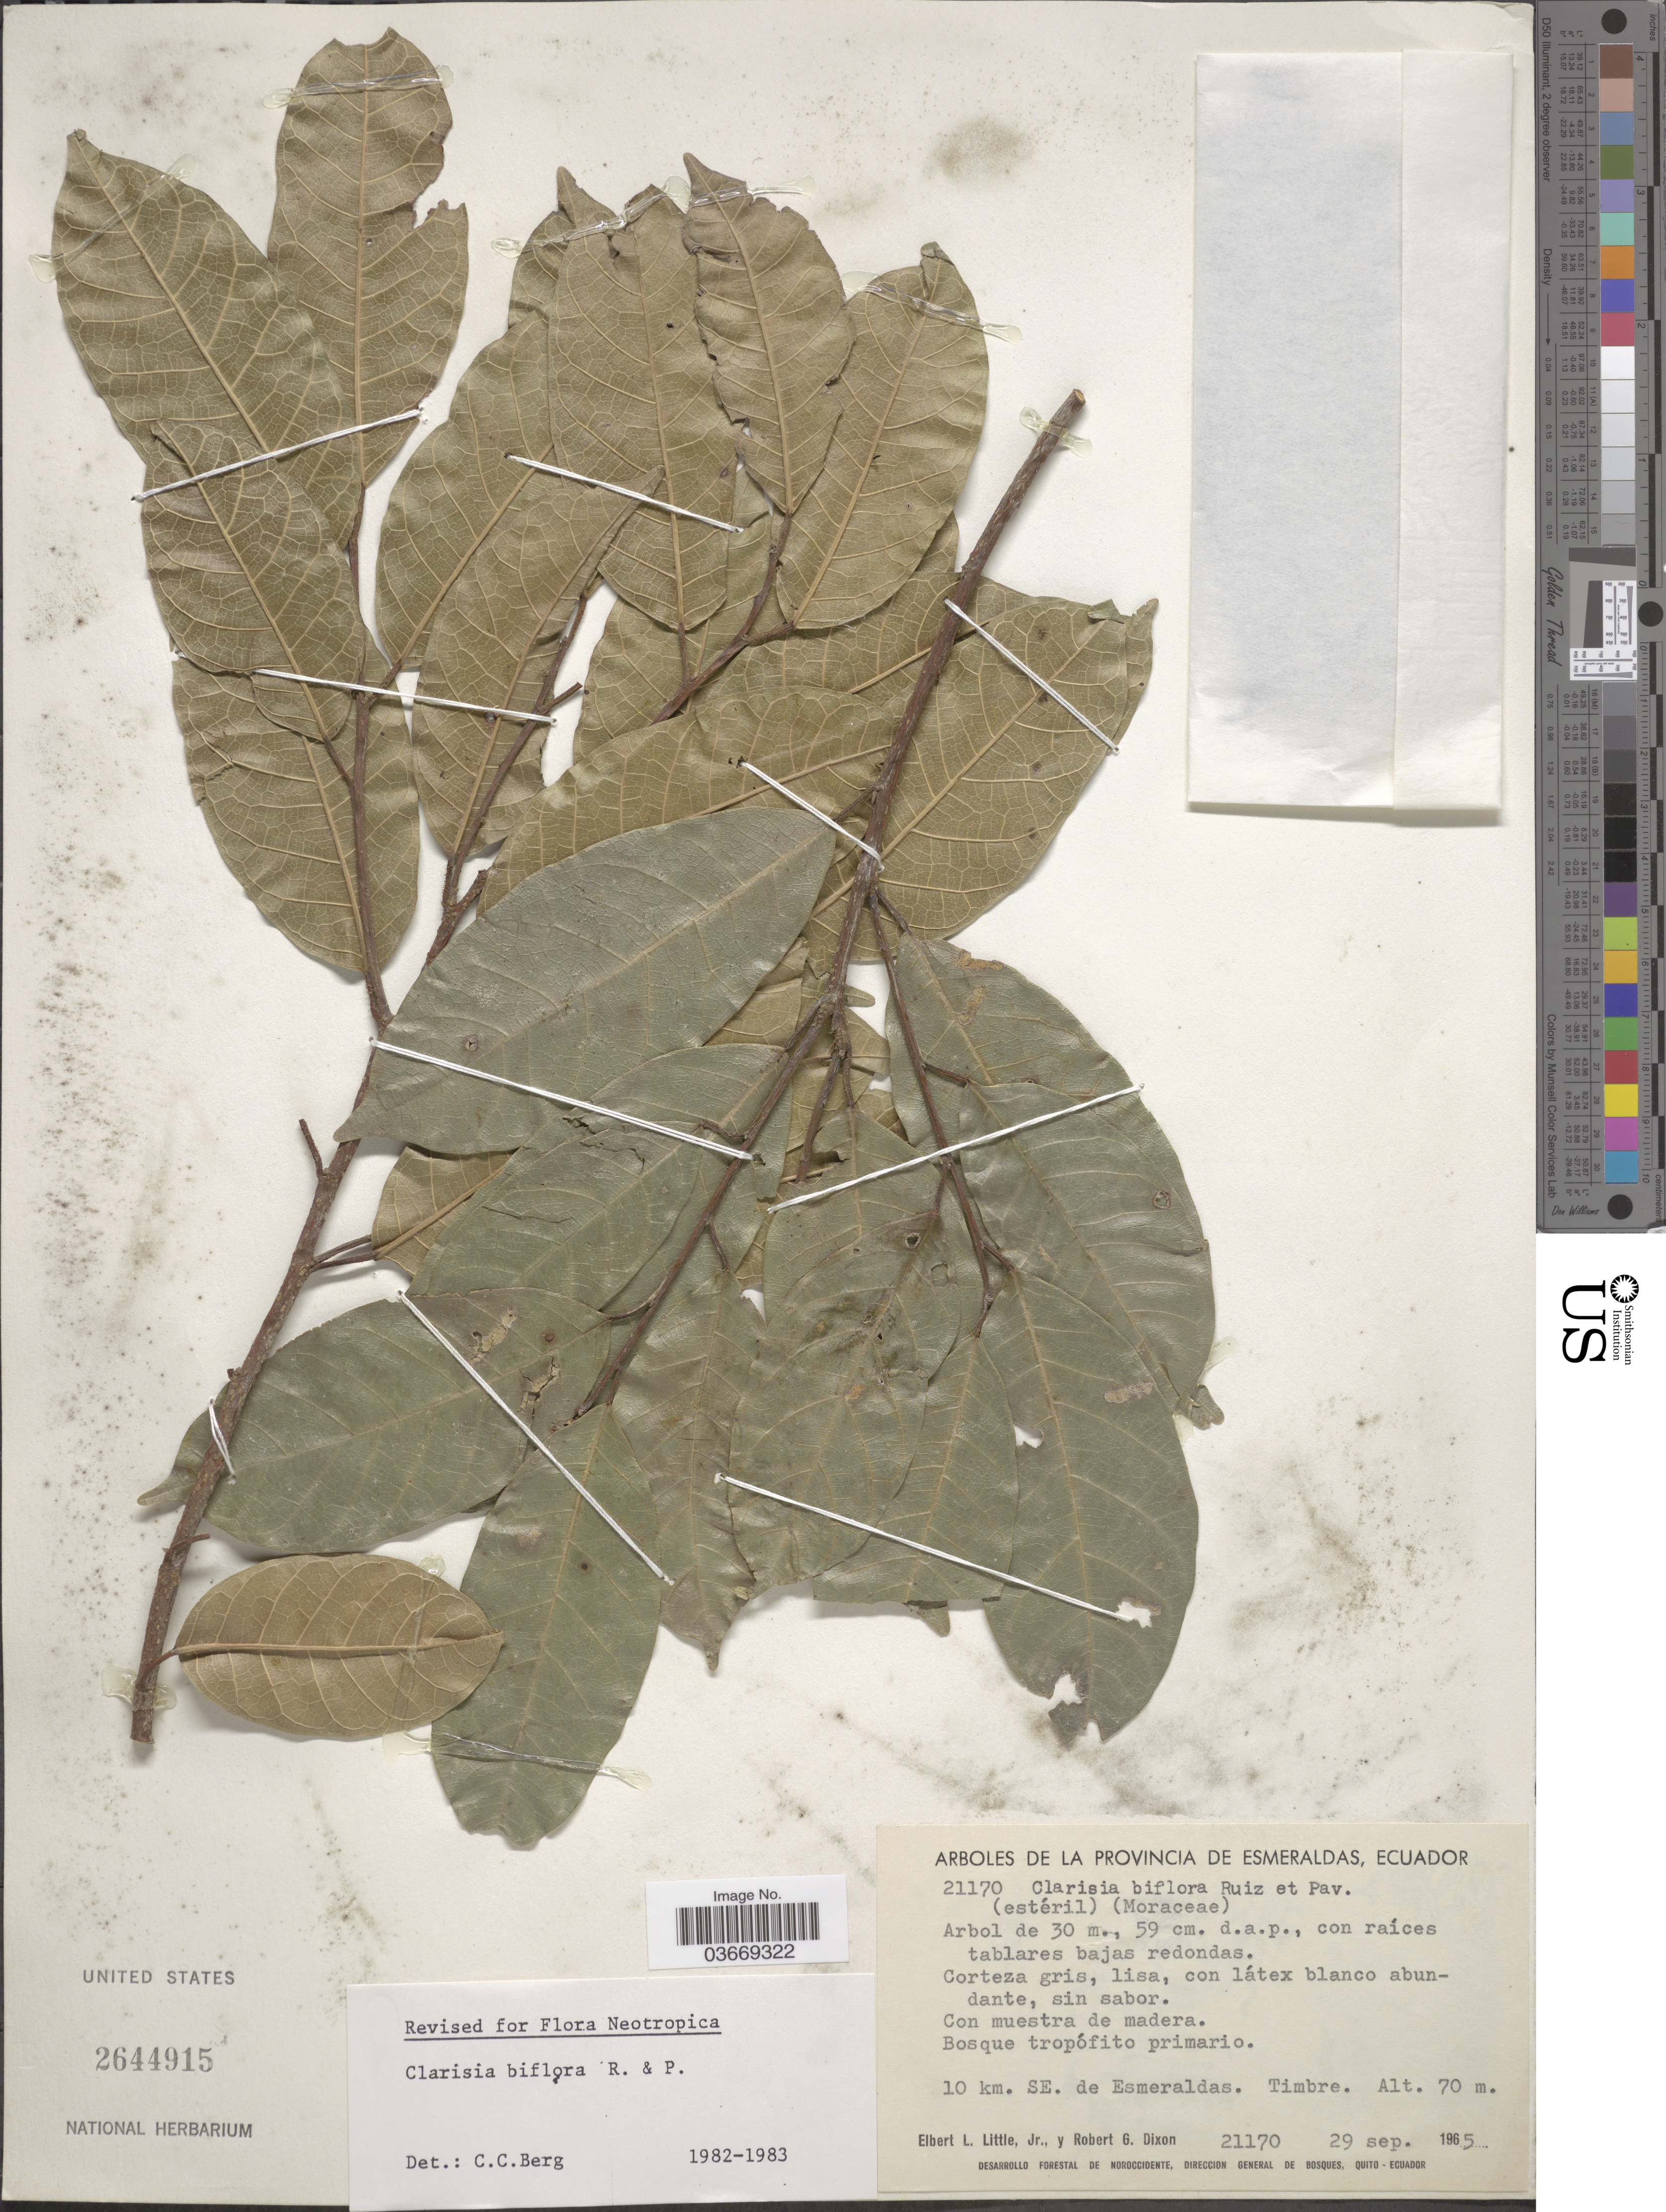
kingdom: Plantae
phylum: Tracheophyta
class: Magnoliopsida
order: Rosales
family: Moraceae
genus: Clarisia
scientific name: Clarisia biflora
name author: Ruiz & Pav.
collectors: E. L. Little & R. G. Dixon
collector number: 21170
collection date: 1965-09-29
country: Ecuador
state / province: Esmeraldas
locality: Arboles de La Provincia de Esmeraldas. 10 km. SE. de Esmeraldas. Timbre.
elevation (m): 70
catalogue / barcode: US 2644915